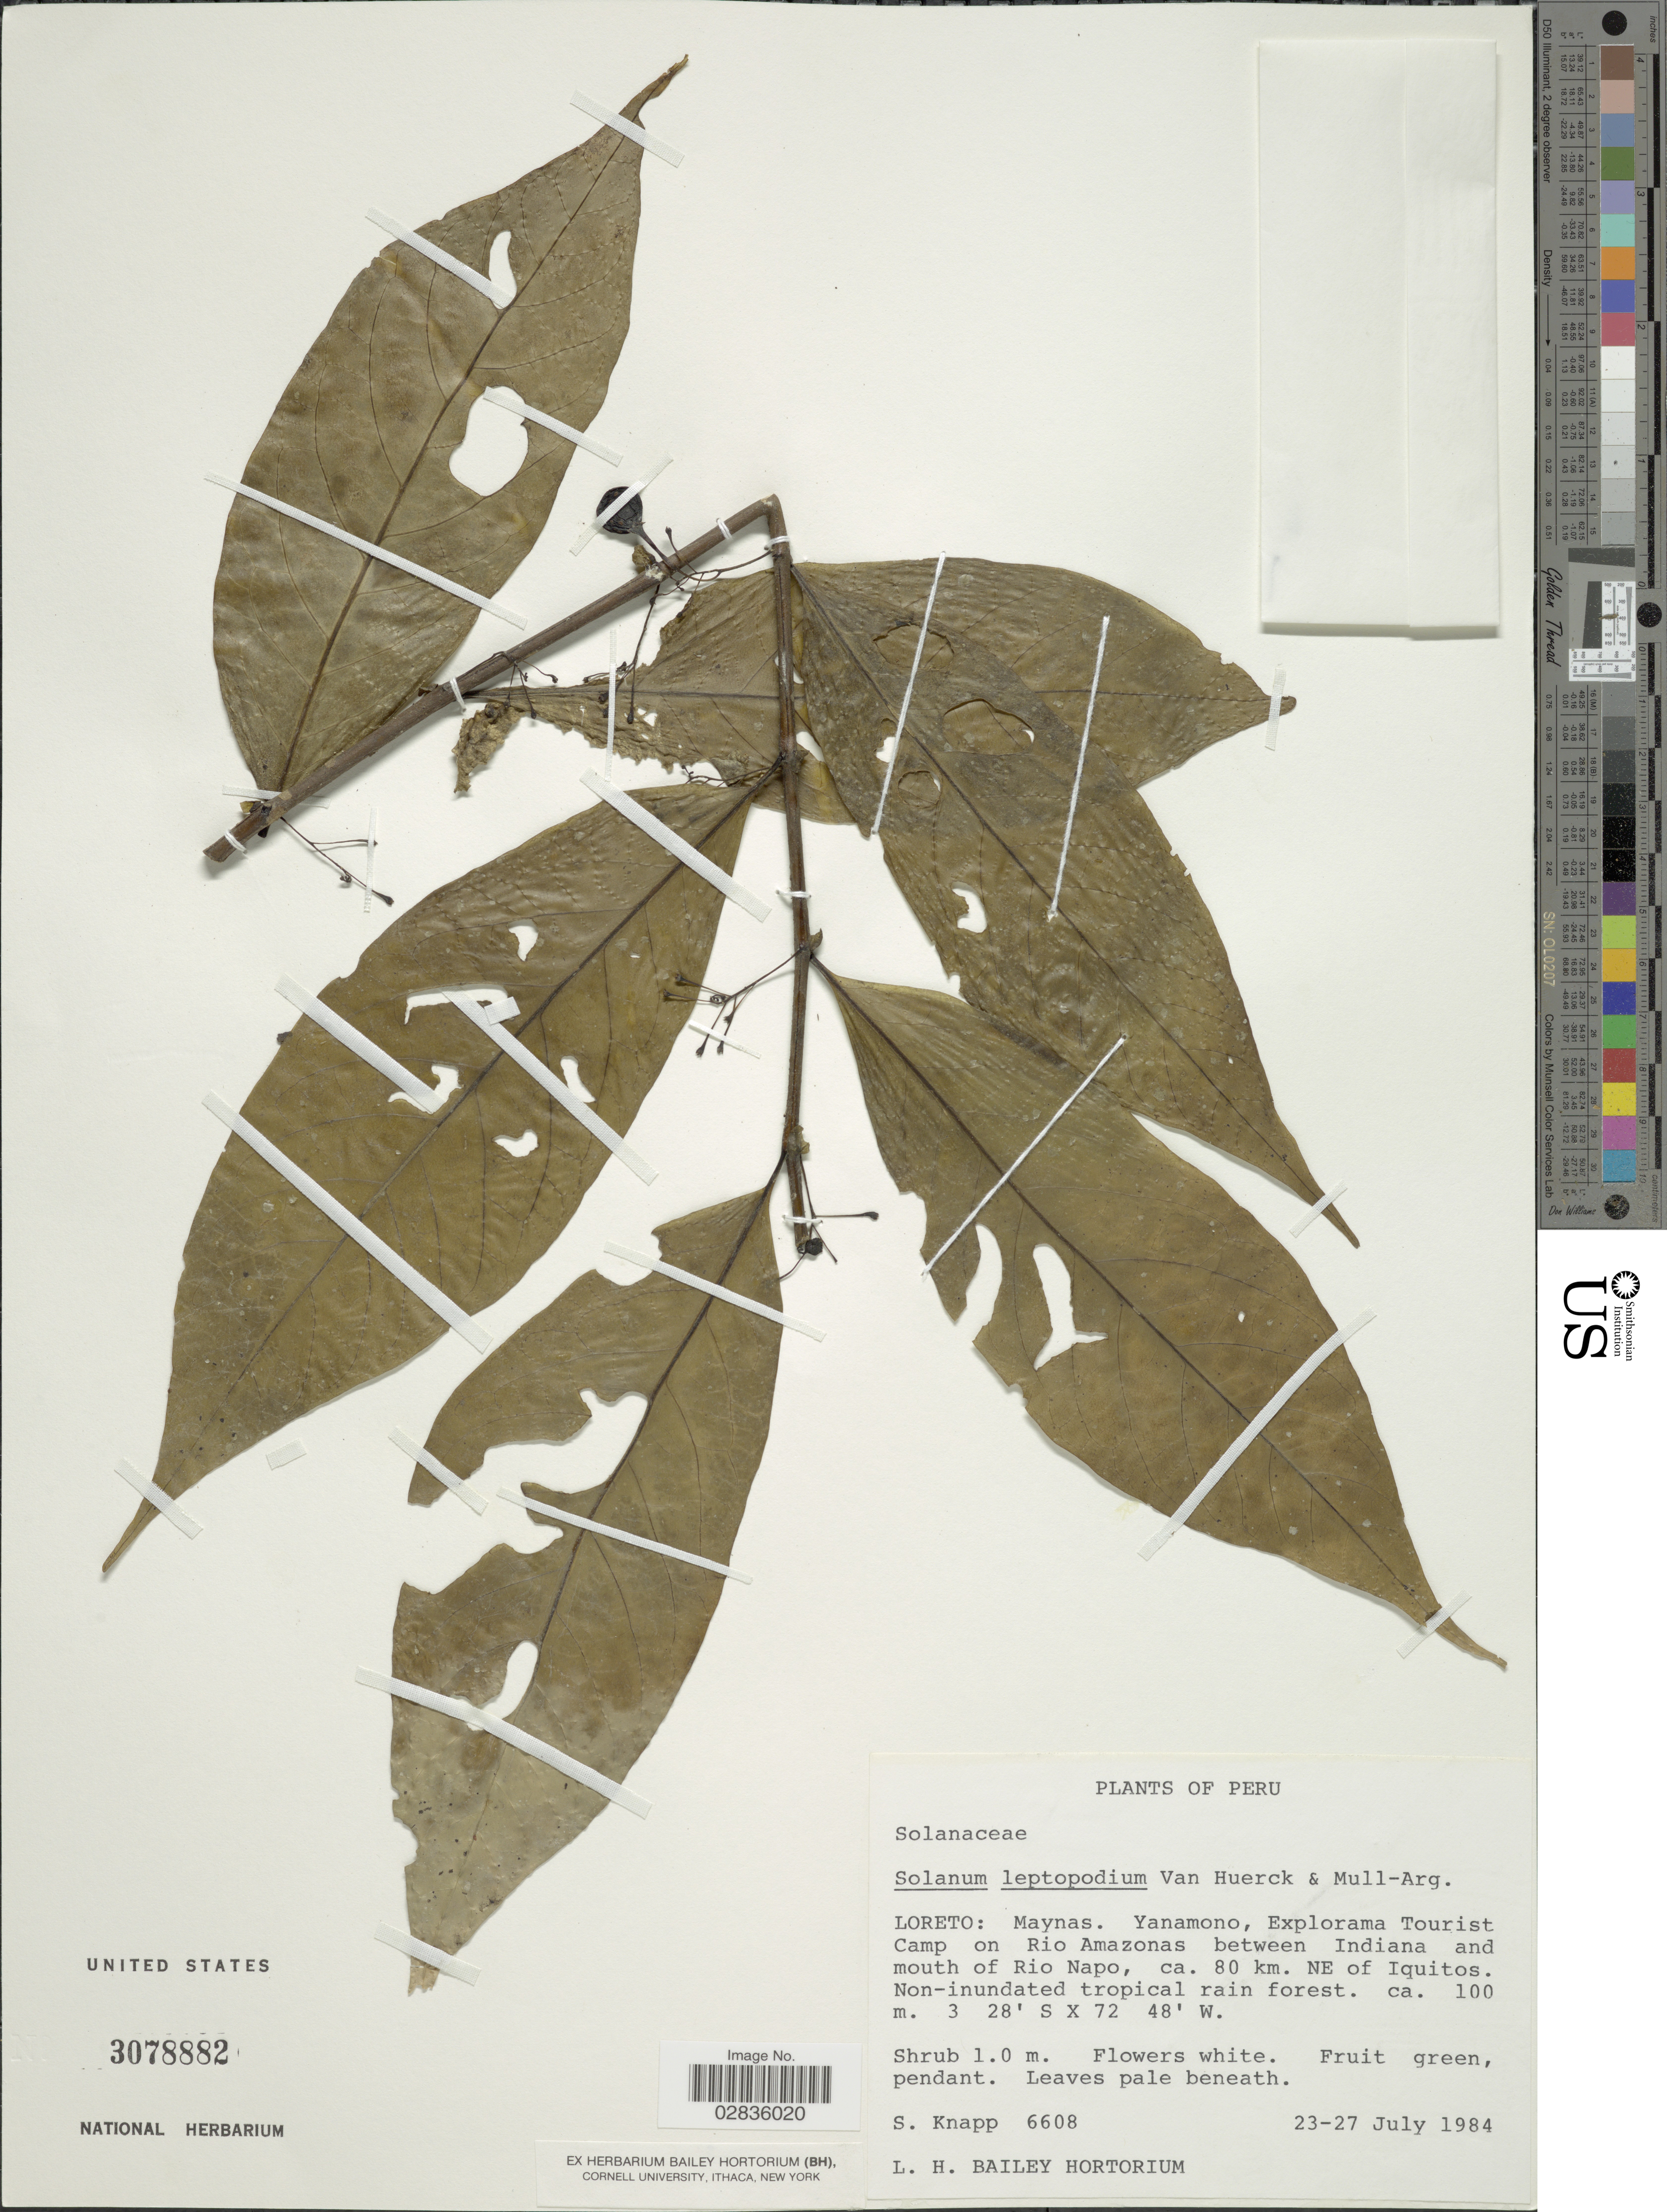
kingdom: Plantae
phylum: Tracheophyta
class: Magnoliopsida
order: Solanales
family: Solanaceae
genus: Solanum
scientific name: Solanum leptopodum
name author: Van Heurck & Müll. Arg.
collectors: S. Knapp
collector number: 6608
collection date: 1984-07-23/1984-07-27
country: Peru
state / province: Loreto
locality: Maynas. Yanamono, Explorama Tourist Camp on Rio Amazonas between Indiana and mouth of Rio Napo, ca. 80 km. NE of Iquitos.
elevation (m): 100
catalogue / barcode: US 3078882